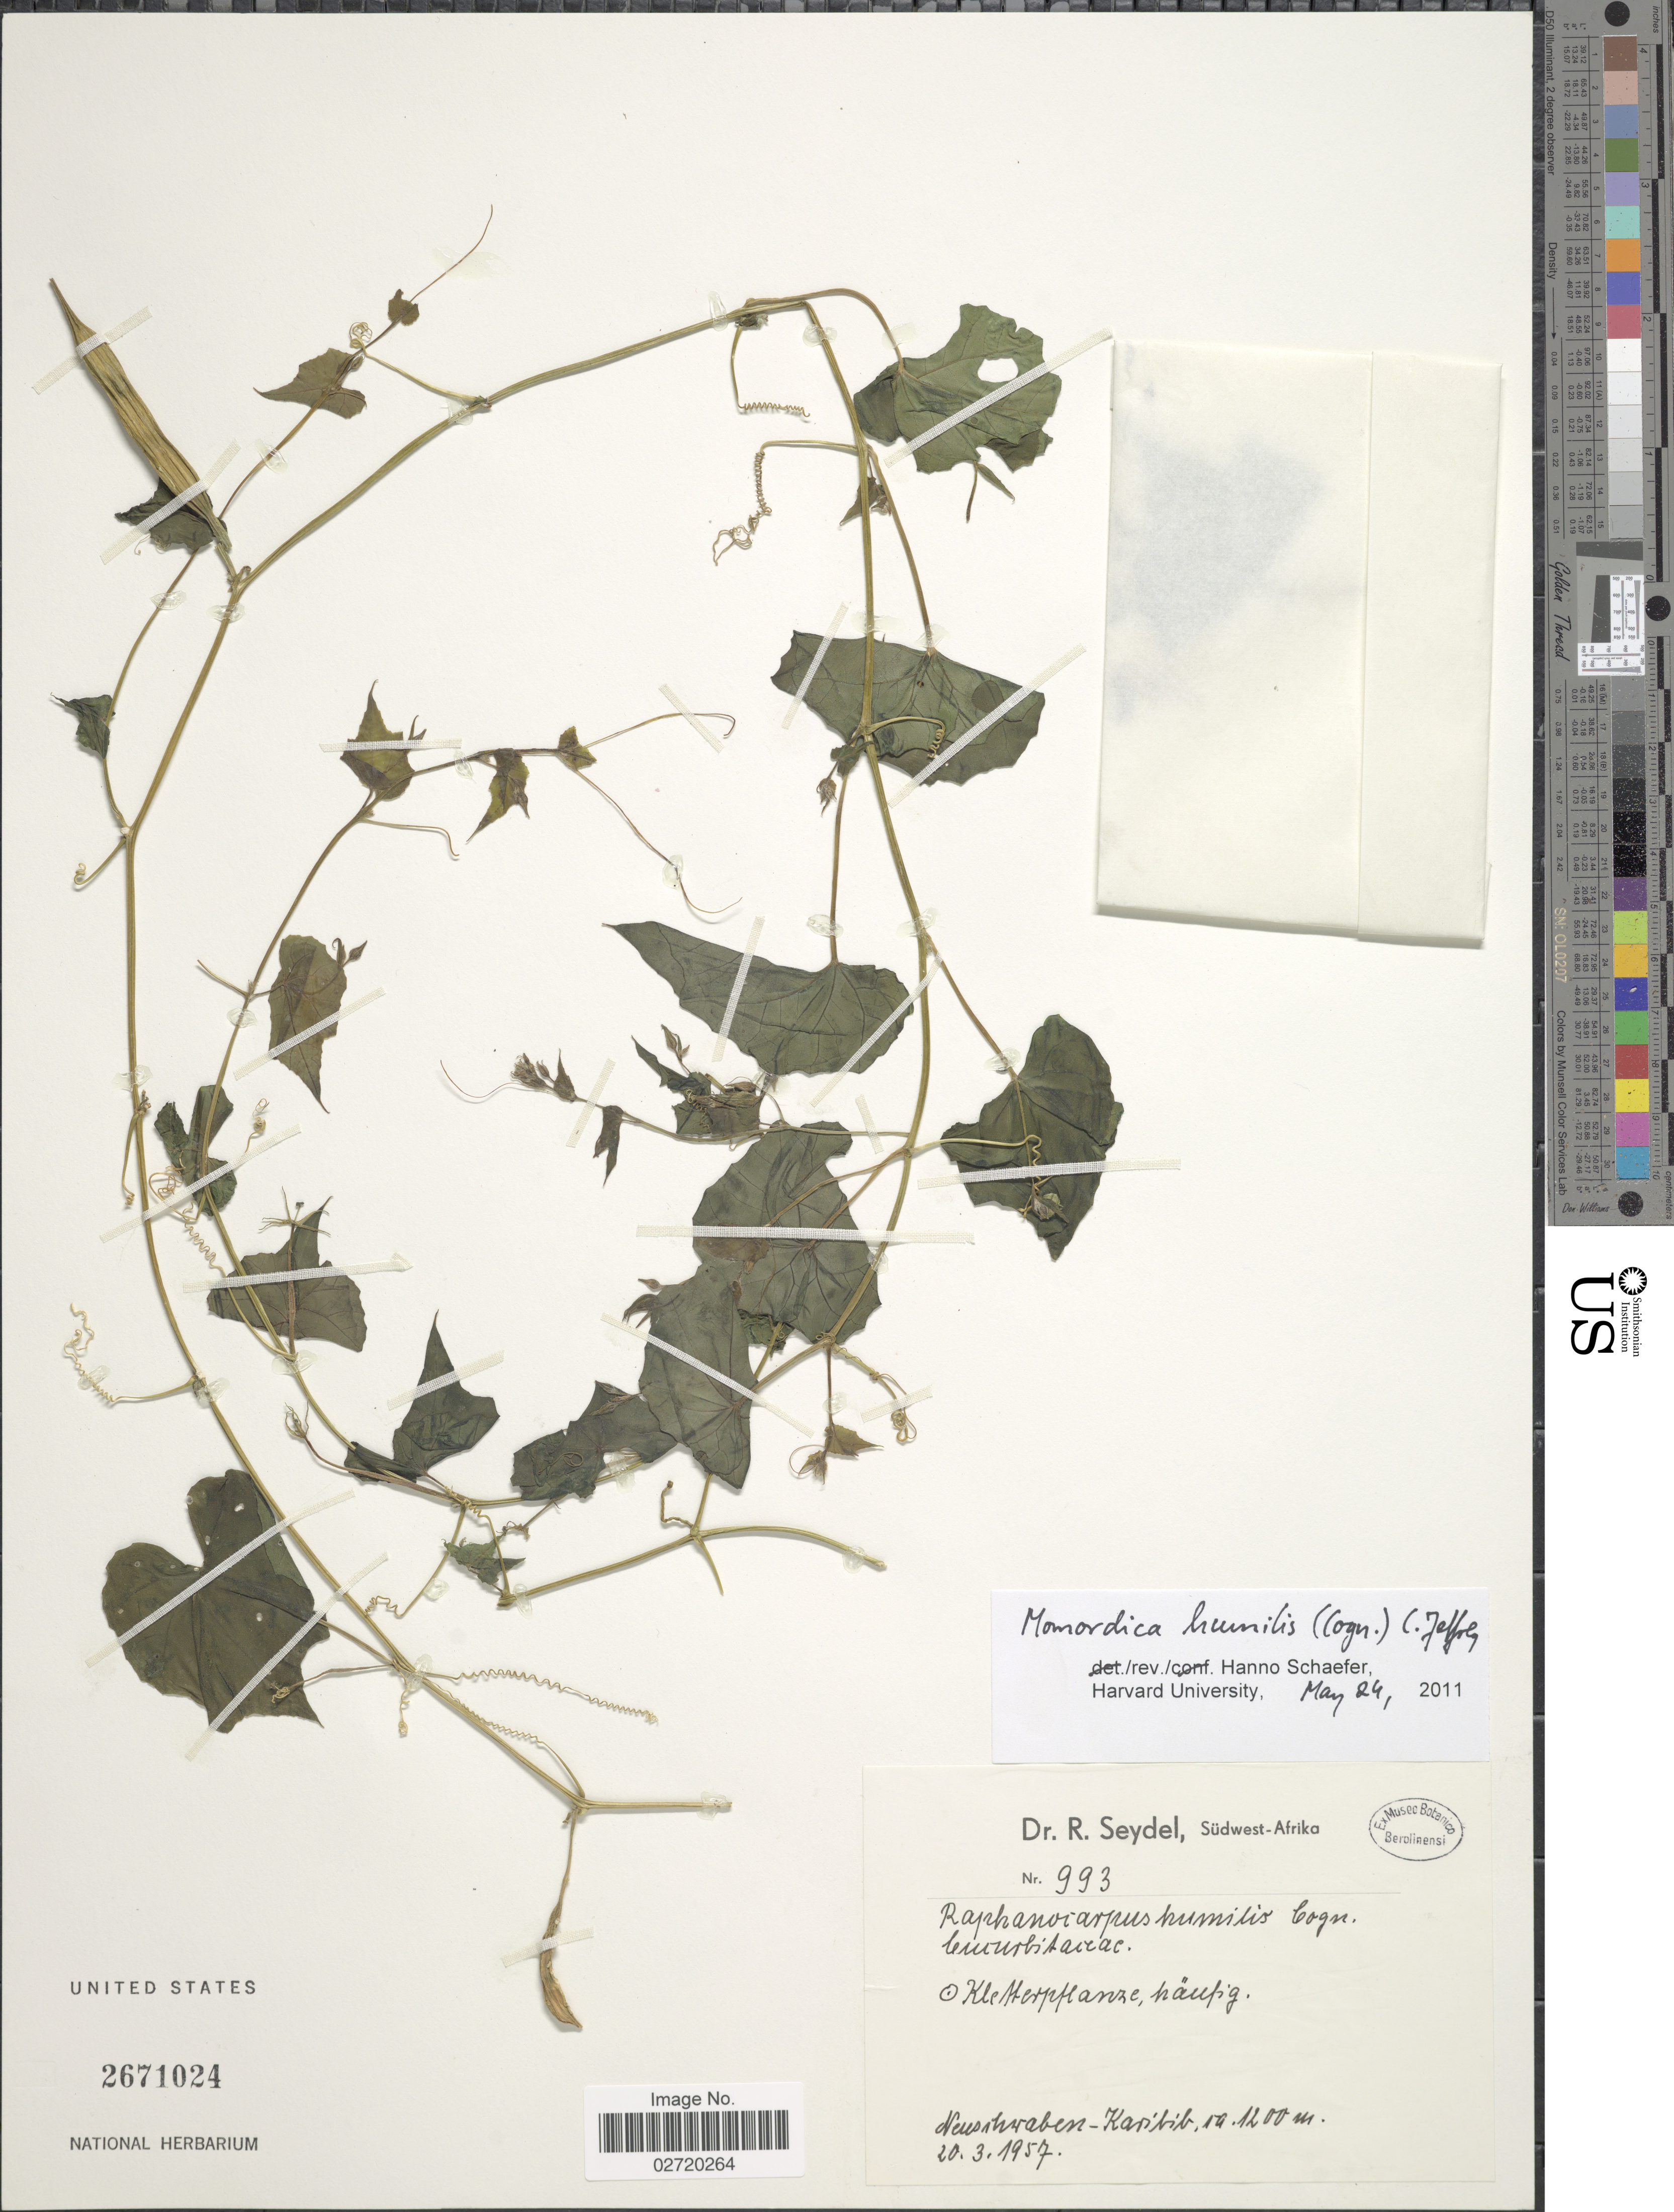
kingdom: Plantae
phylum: Tracheophyta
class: Magnoliopsida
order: Cucurbitales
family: Cucurbitaceae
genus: Momordica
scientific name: Momordica humilis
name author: (Cogn. ex Schinz) C. Jeffrey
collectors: R. Seydel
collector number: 993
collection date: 1957-03-20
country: Namibia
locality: Sudwest-Afrika, Neuschwaben - Karibib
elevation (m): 1200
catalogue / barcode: US 2671024